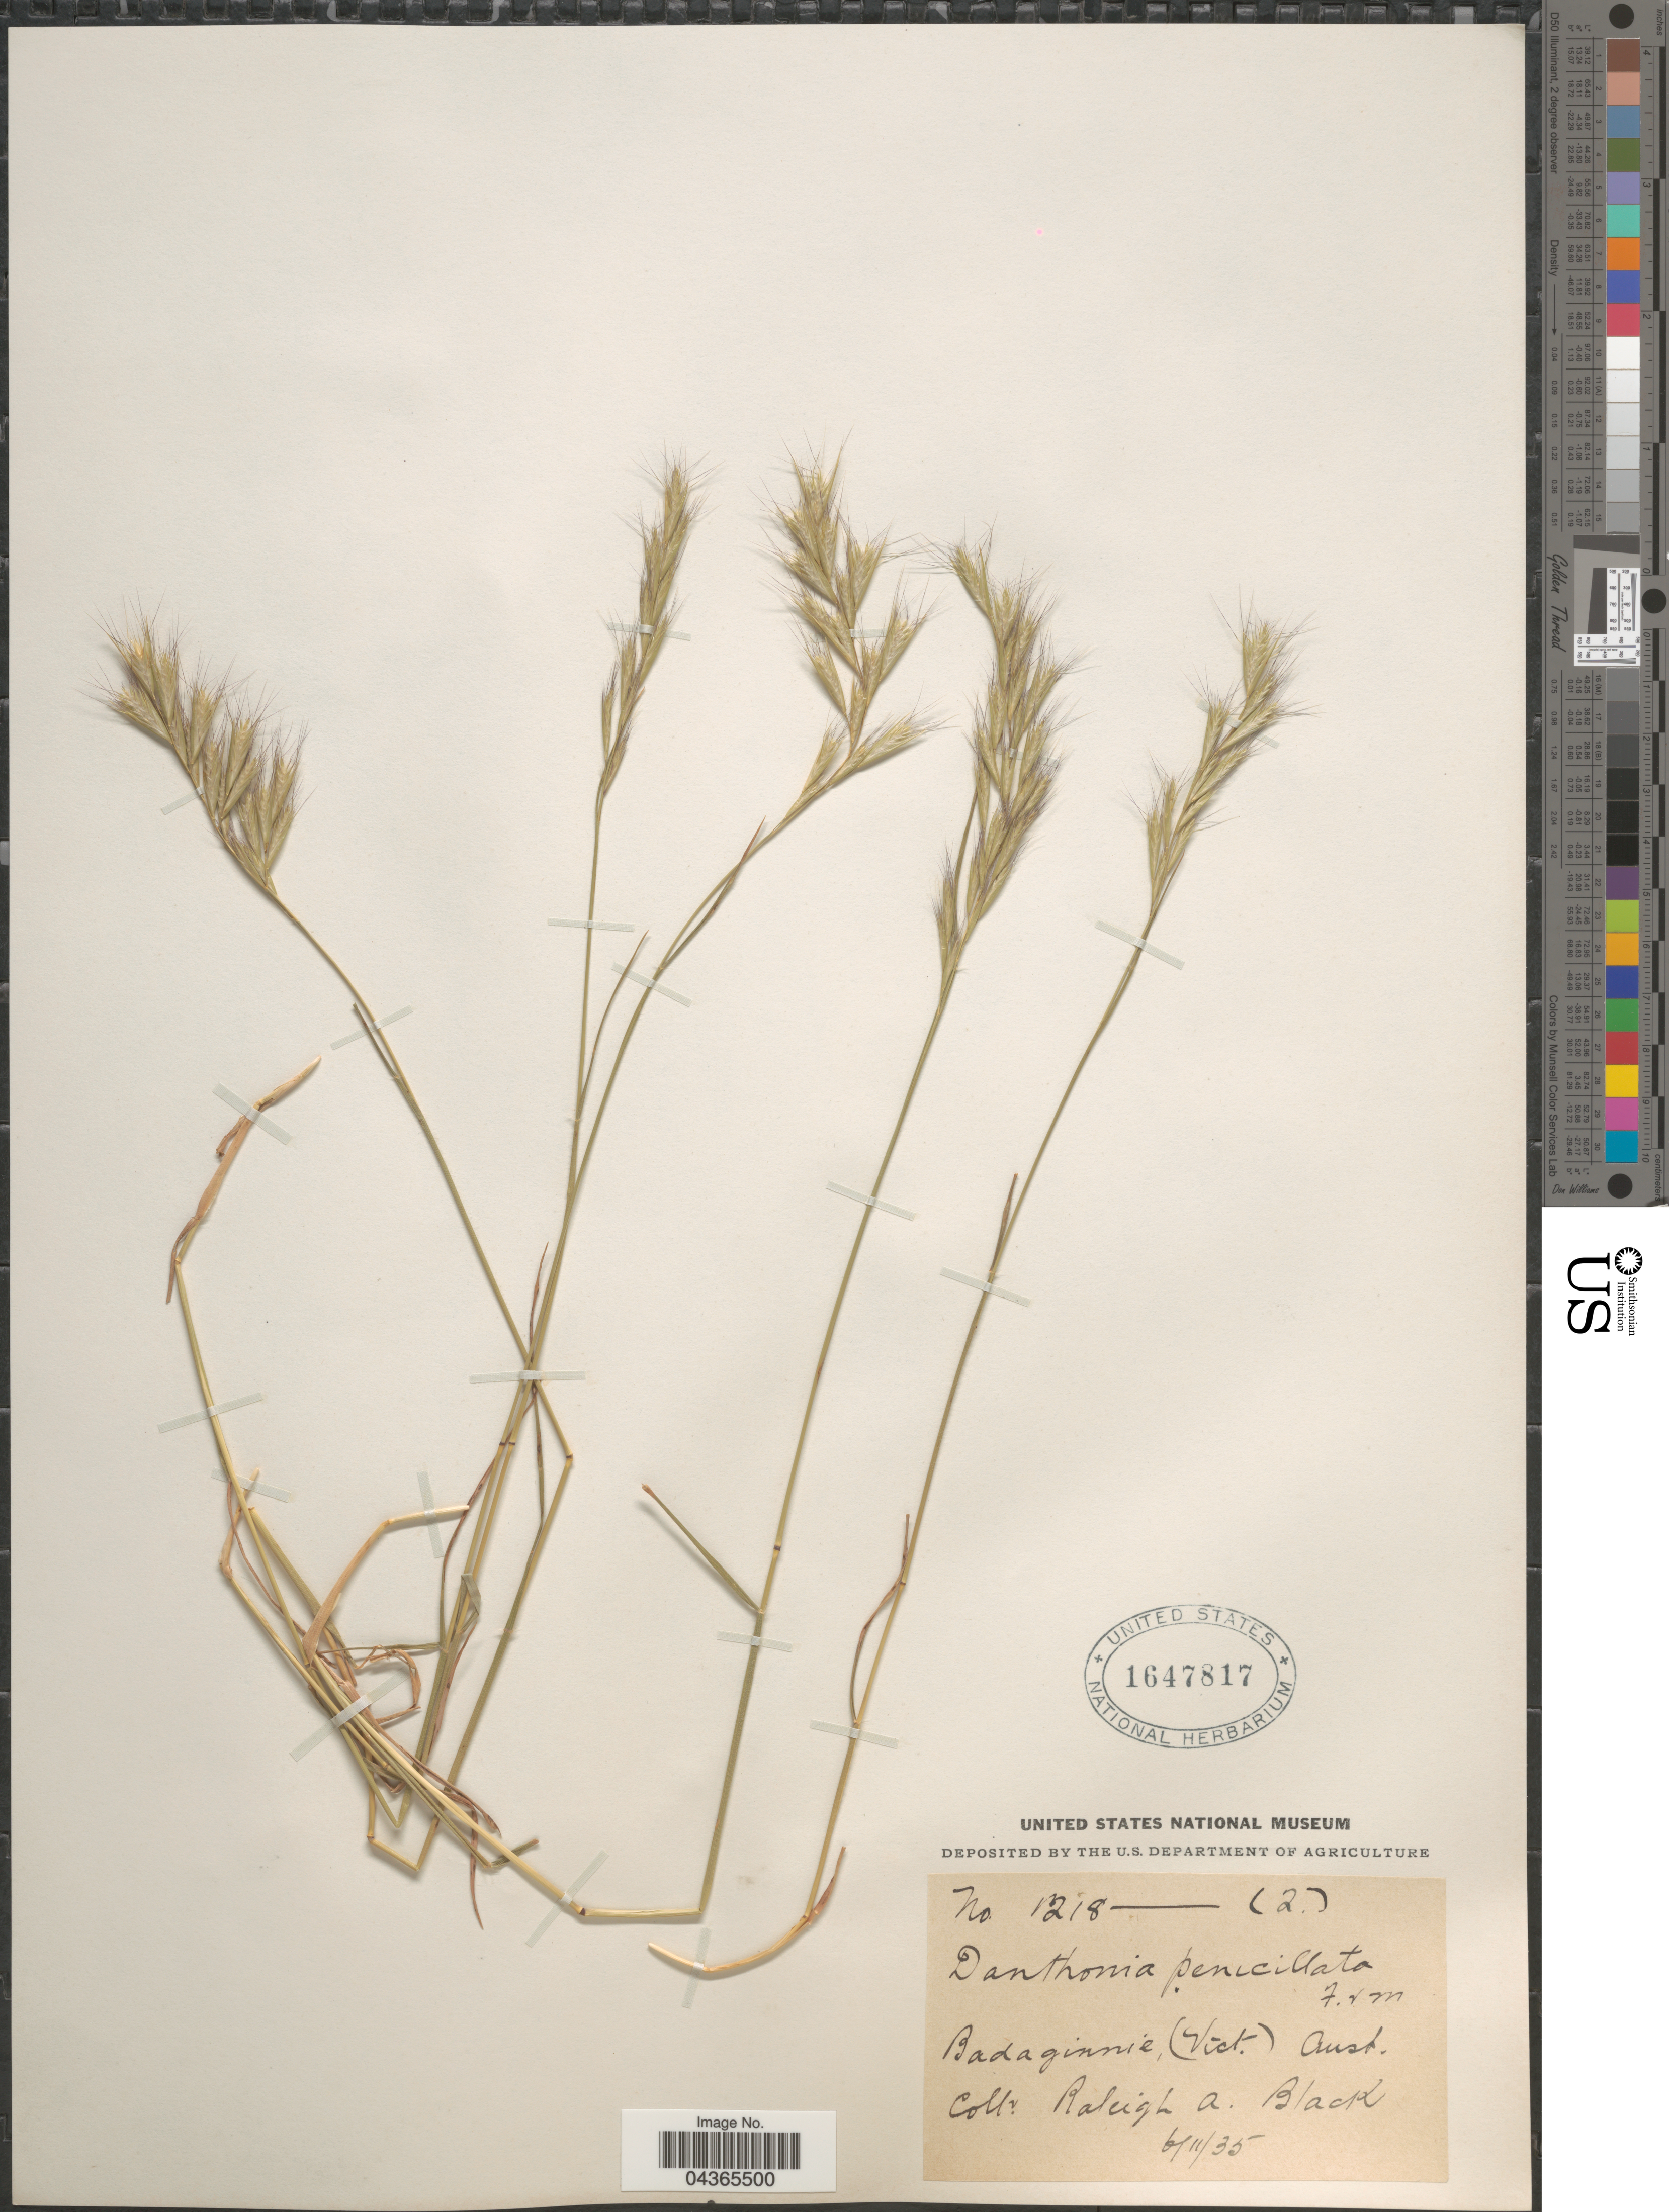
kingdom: Plantae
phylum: Tracheophyta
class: Liliopsida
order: Poales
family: Poaceae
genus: Rytidosperma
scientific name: Rytidosperma pallidum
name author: (R. Br.) A.M. Humphreys & H.P. Linder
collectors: R. A. Black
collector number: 1218-(2)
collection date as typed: Transcribed d/m/y: 6/11/35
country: Australia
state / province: Victoria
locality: Badaginnie, (Vict.).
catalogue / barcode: US 1647817